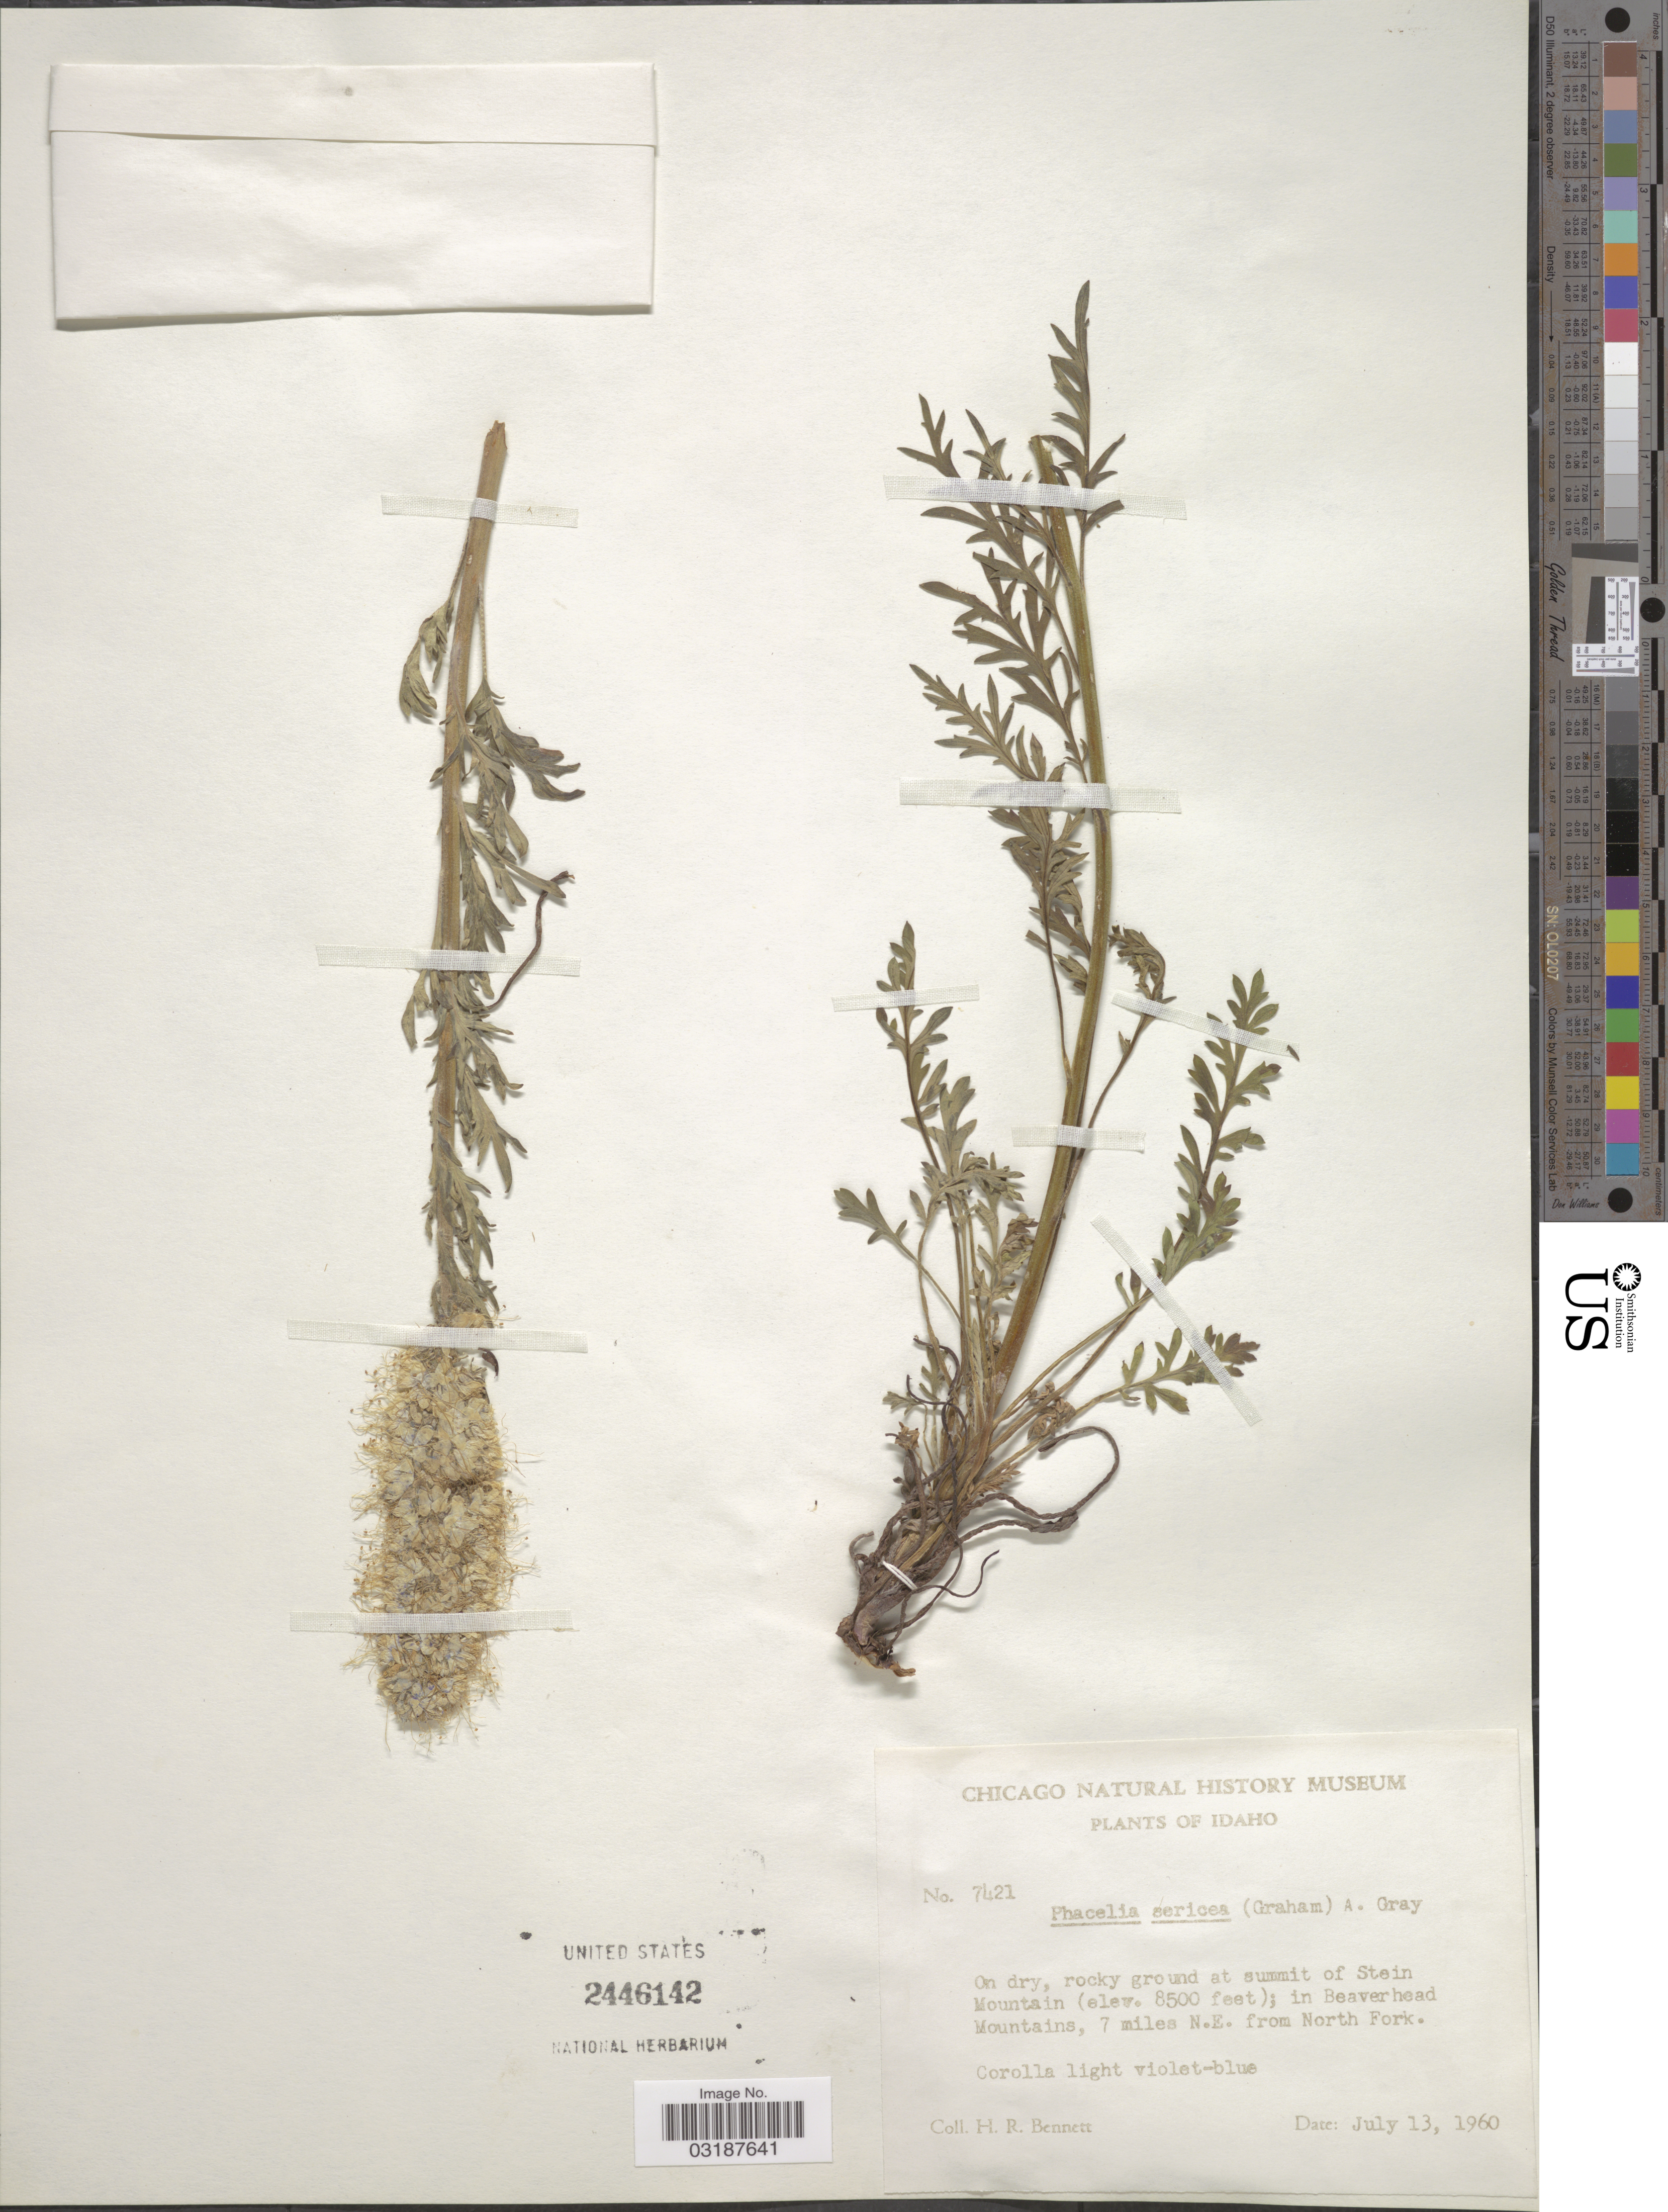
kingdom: Plantae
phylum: Tracheophyta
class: Magnoliopsida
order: Boraginales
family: Hydrophyllaceae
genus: Phacelia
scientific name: Phacelia sericea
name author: (Graham) A. Gray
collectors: H. R. Bennett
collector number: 7421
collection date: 1960-07-13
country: United States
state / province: Idaho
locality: On dry, rocky ground at summit of Stein Mountain; in Beaverhead Mountains, 7 miles N.E. from North Fork.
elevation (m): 2591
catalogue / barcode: US 2446142